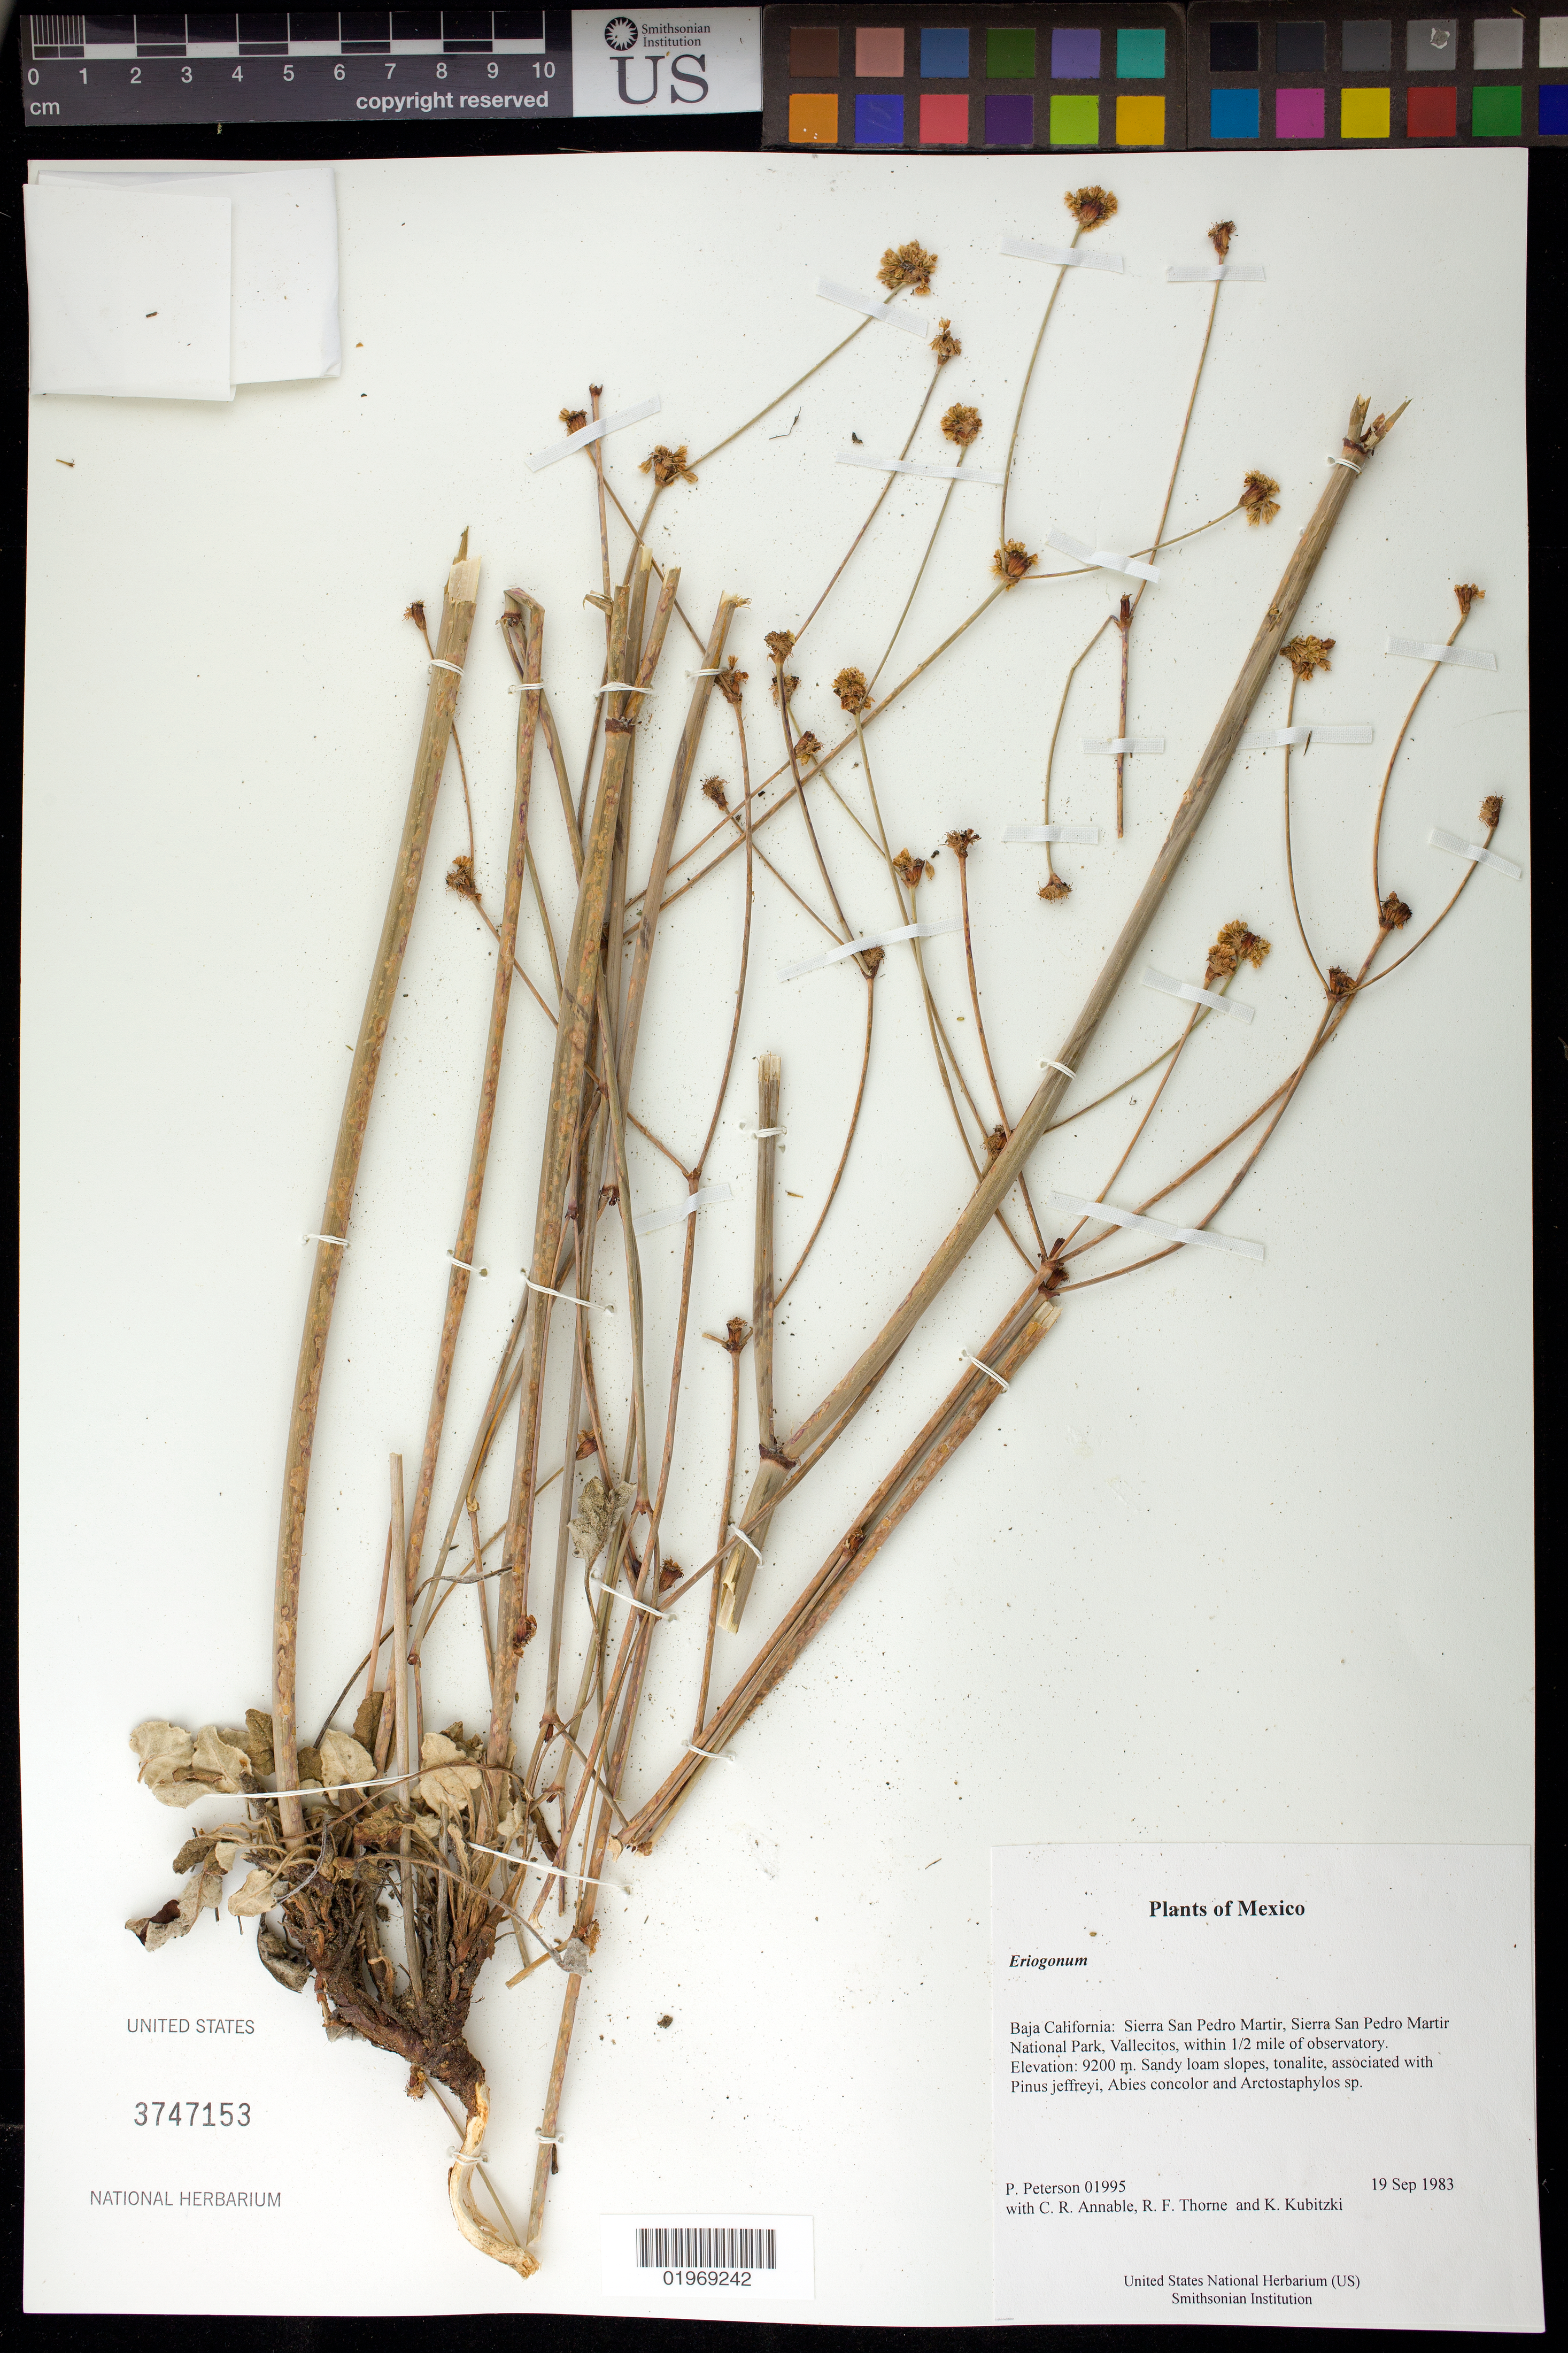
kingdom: Plantae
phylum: Tracheophyta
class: Magnoliopsida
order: Caryophyllales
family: Polygonaceae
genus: Eriogonum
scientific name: Eriogonum sp.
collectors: P. M. Peterson, C. R. Annable, R. F. Thorne & K. Kubitzki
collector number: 01995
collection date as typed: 19 Sep 1983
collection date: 1983-09-19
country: Mexico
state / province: Baja California Norte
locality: Sierra San Pedro Martir, Sierra San Pedro Martir National Park, Vallecitos, within 1/2 mile of observatory.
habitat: Sandy loam slopes, tonalite, associated with Pinus jeffreyi, Abies concolor and Arctostaphylos sp.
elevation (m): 9200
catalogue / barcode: US 3747153